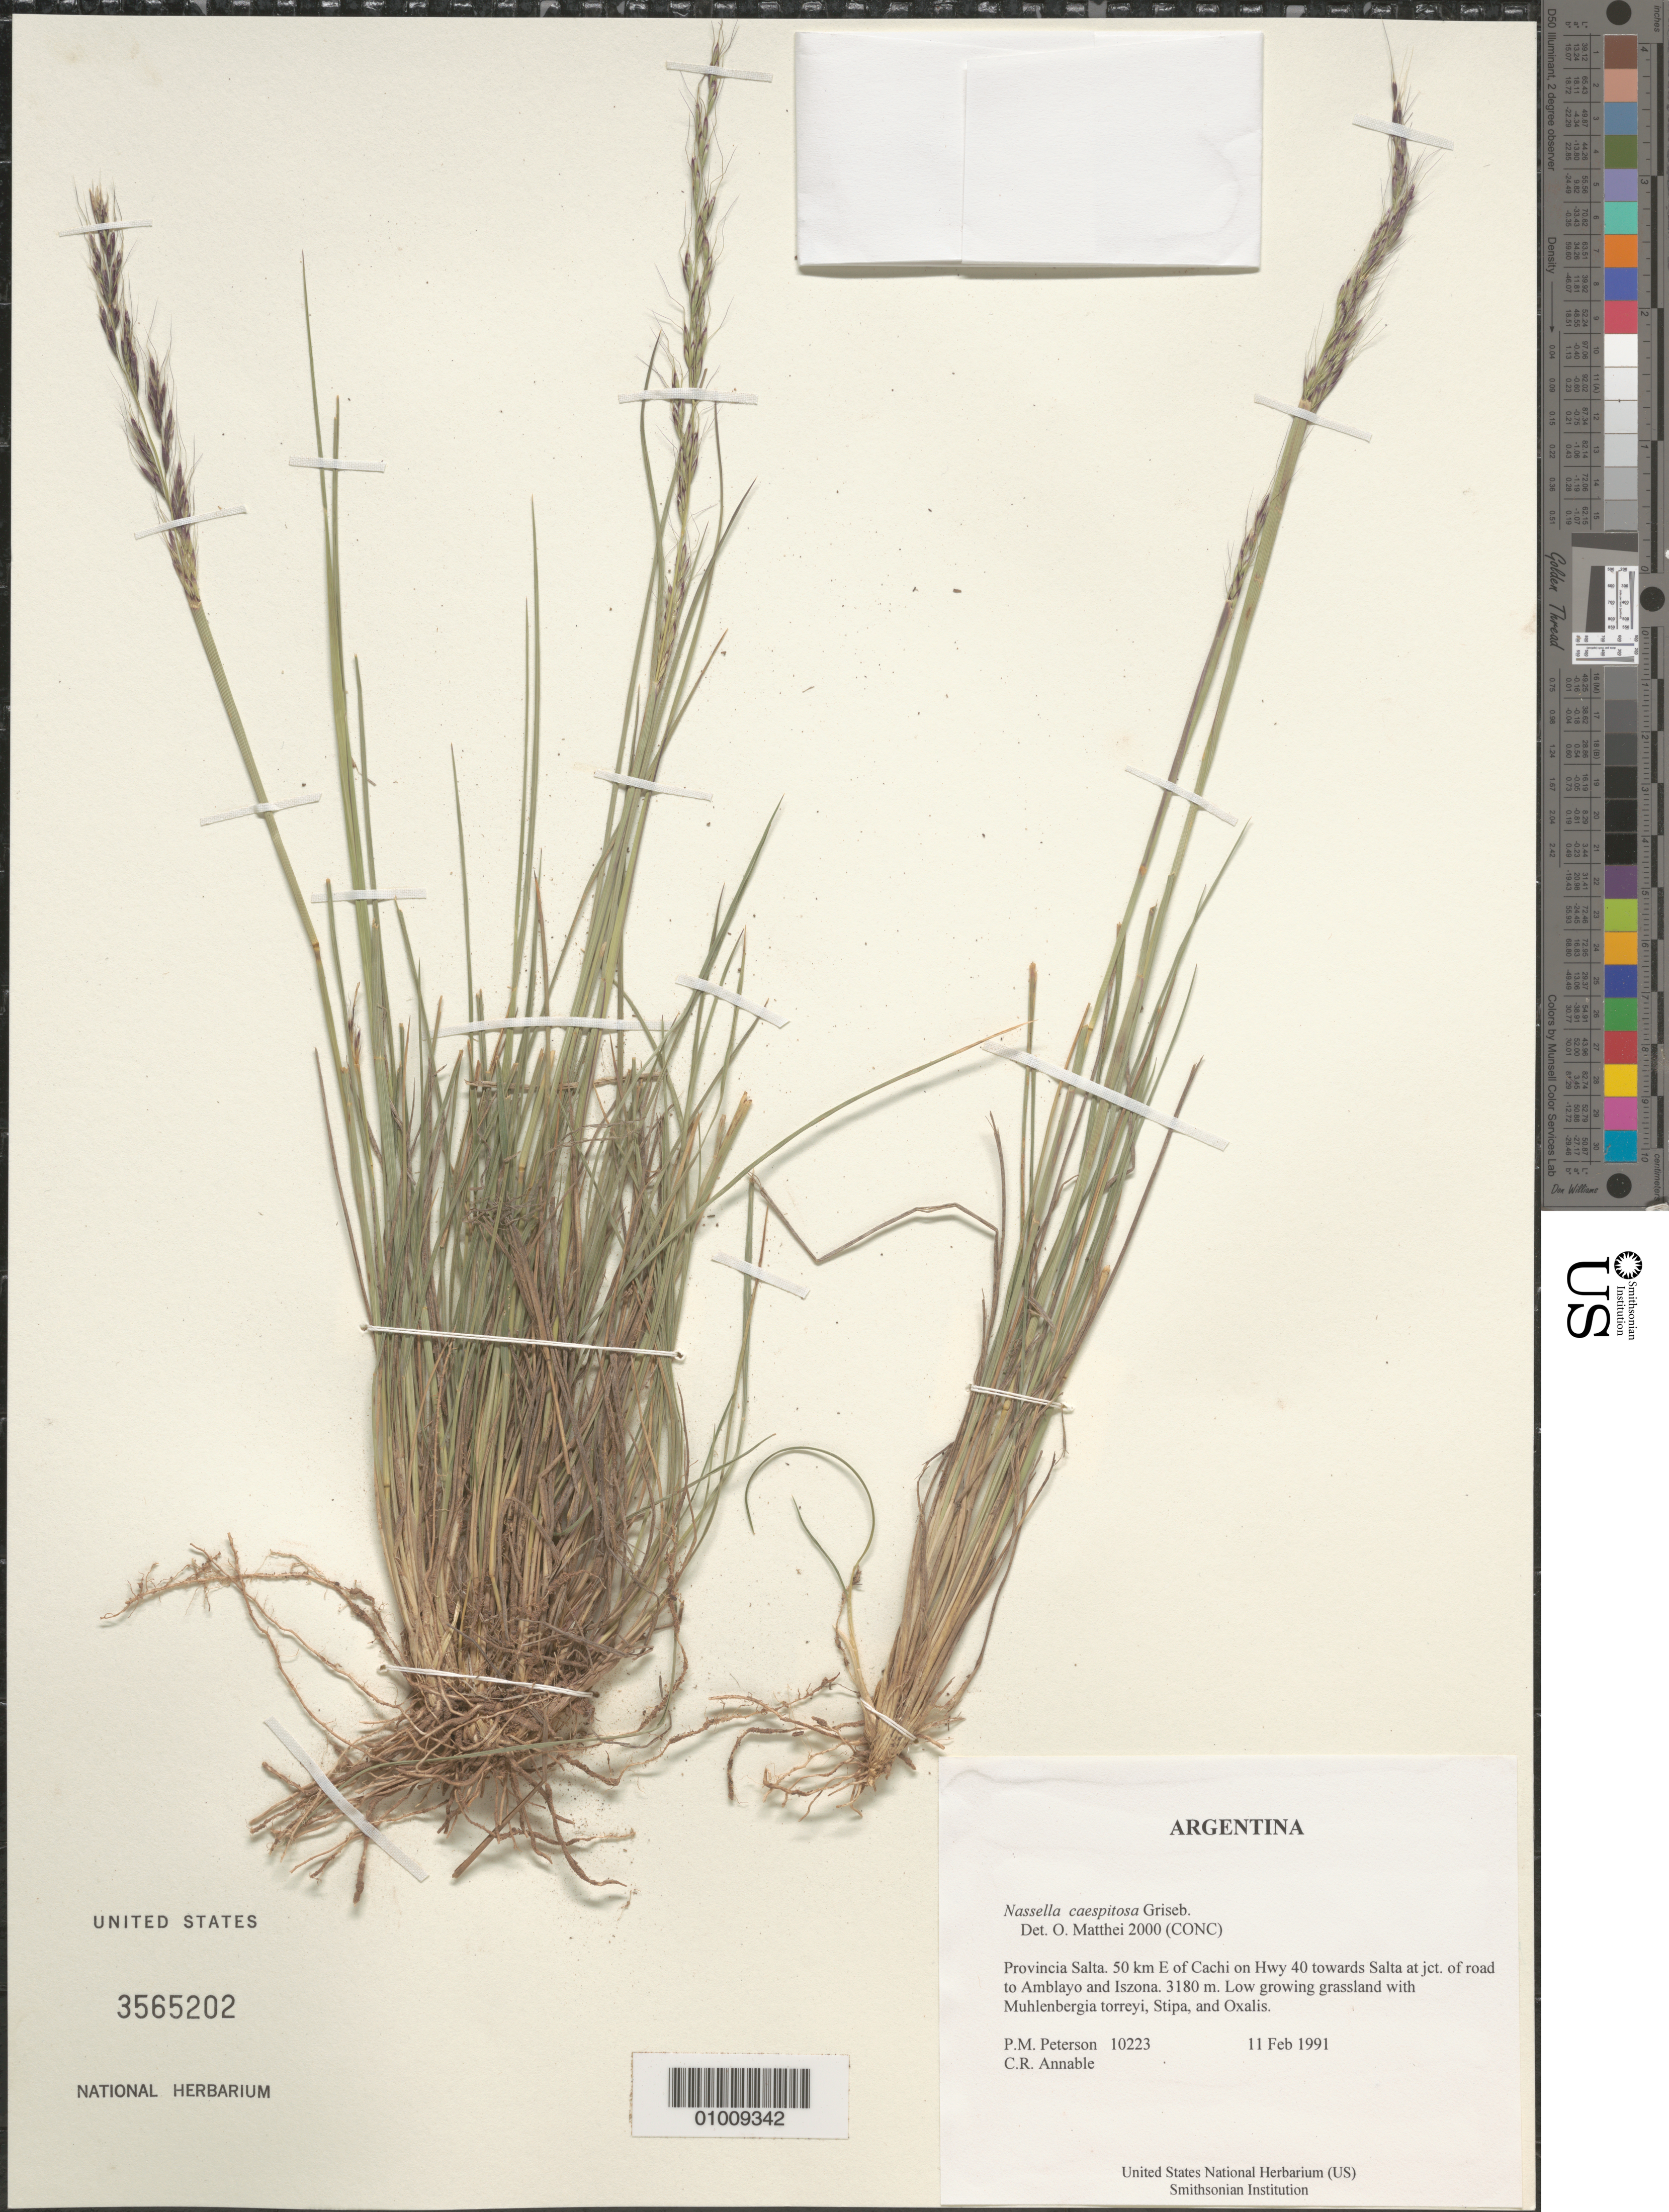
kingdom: Plantae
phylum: Tracheophyta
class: Liliopsida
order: Poales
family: Poaceae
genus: Nassella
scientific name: Nassella caespitosa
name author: Griseb.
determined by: Matthei, O. R.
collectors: P. M. Peterson & C. R. Annable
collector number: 10223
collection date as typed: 11 Feb 1991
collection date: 1991-02-11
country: Argentina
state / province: Salta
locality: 50 km E of Cachi on Hwy 40 towards Salta at jct. of road to Amblayo and Iszona.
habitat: Low growing grassland with Muhlenbergia torreyi, Stipa, and Oxalis.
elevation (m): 3180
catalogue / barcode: US 3565202